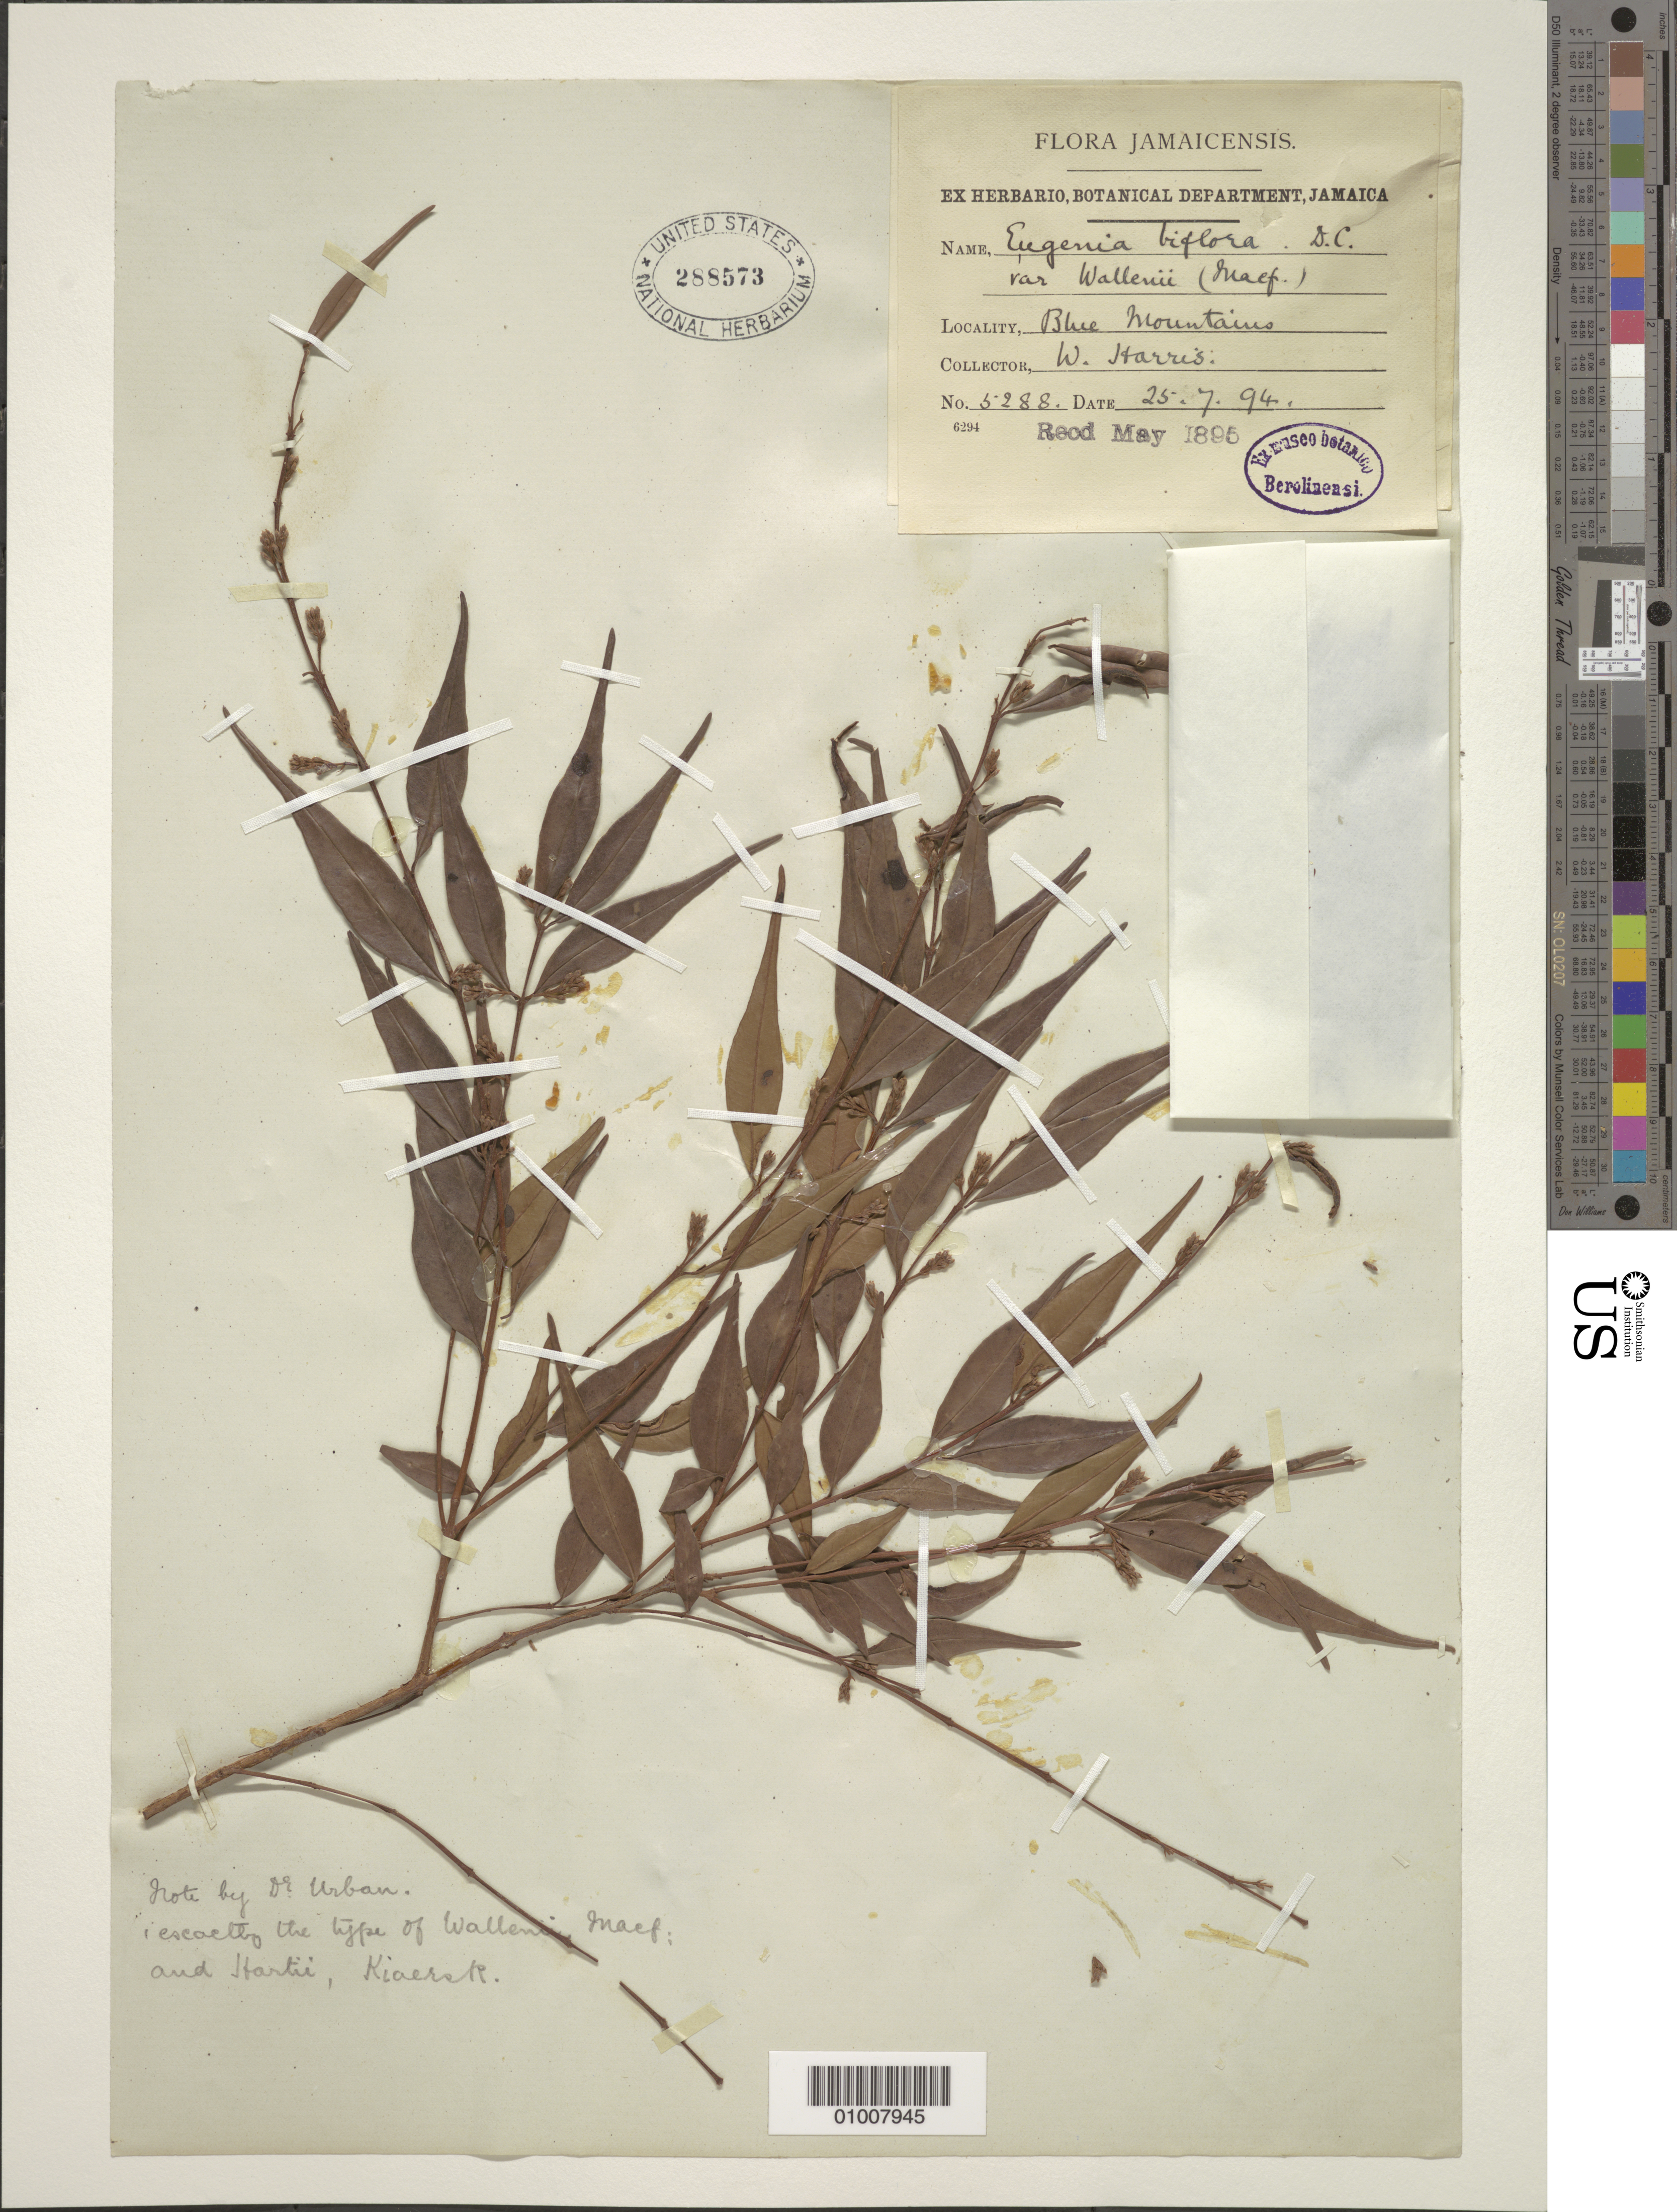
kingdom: Plantae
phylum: Tracheophyta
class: Magnoliopsida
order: Myrtales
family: Myrtaceae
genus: Eugenia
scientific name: Eugenia biflora var. wallenii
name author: (Macfad.) Krug & Urb.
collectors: W. Harris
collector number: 5288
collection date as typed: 25 Jul 1894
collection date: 1894-07-25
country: Jamaica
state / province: Saint Andrew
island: Jamaica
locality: Blue Mountains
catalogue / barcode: US 288573